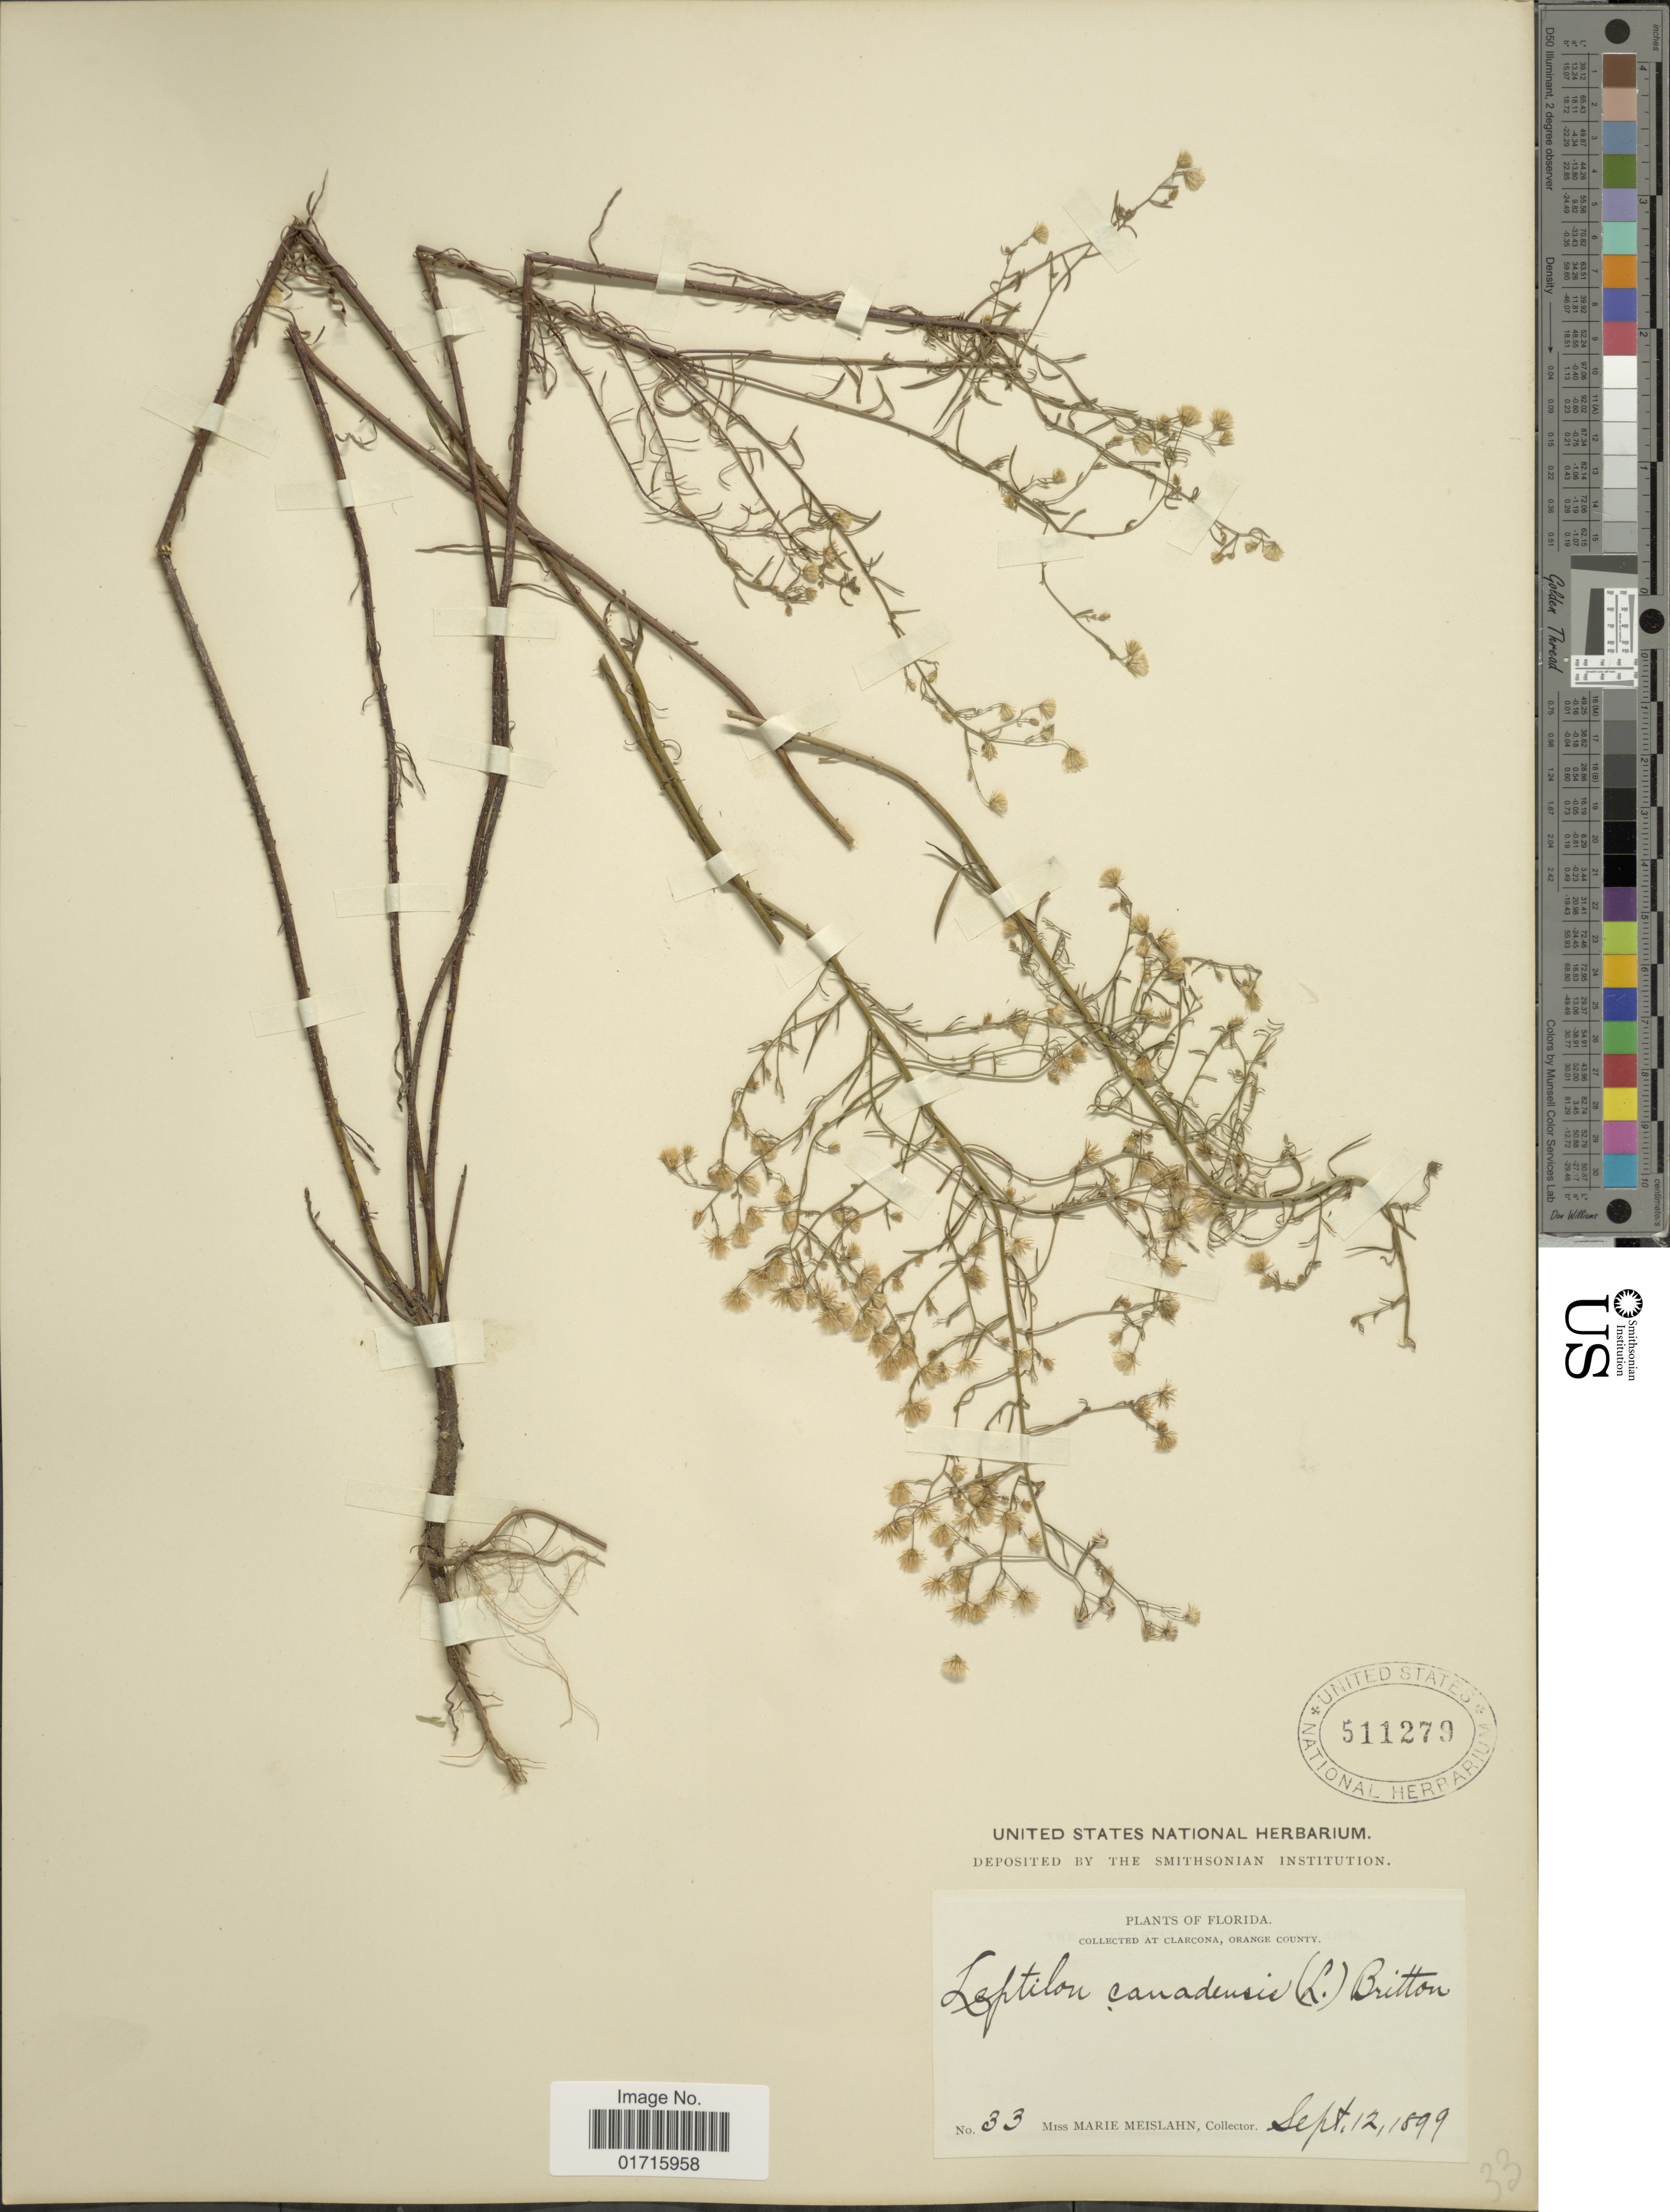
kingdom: Plantae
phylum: Tracheophyta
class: Magnoliopsida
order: Asterales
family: Asteraceae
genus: Conyza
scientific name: Conyza canadensis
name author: (L.) Cronq.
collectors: M. Meislahn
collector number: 33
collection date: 1899-09-12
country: United States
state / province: Florida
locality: Florida. Clarcona, Orange County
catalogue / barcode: US 511279